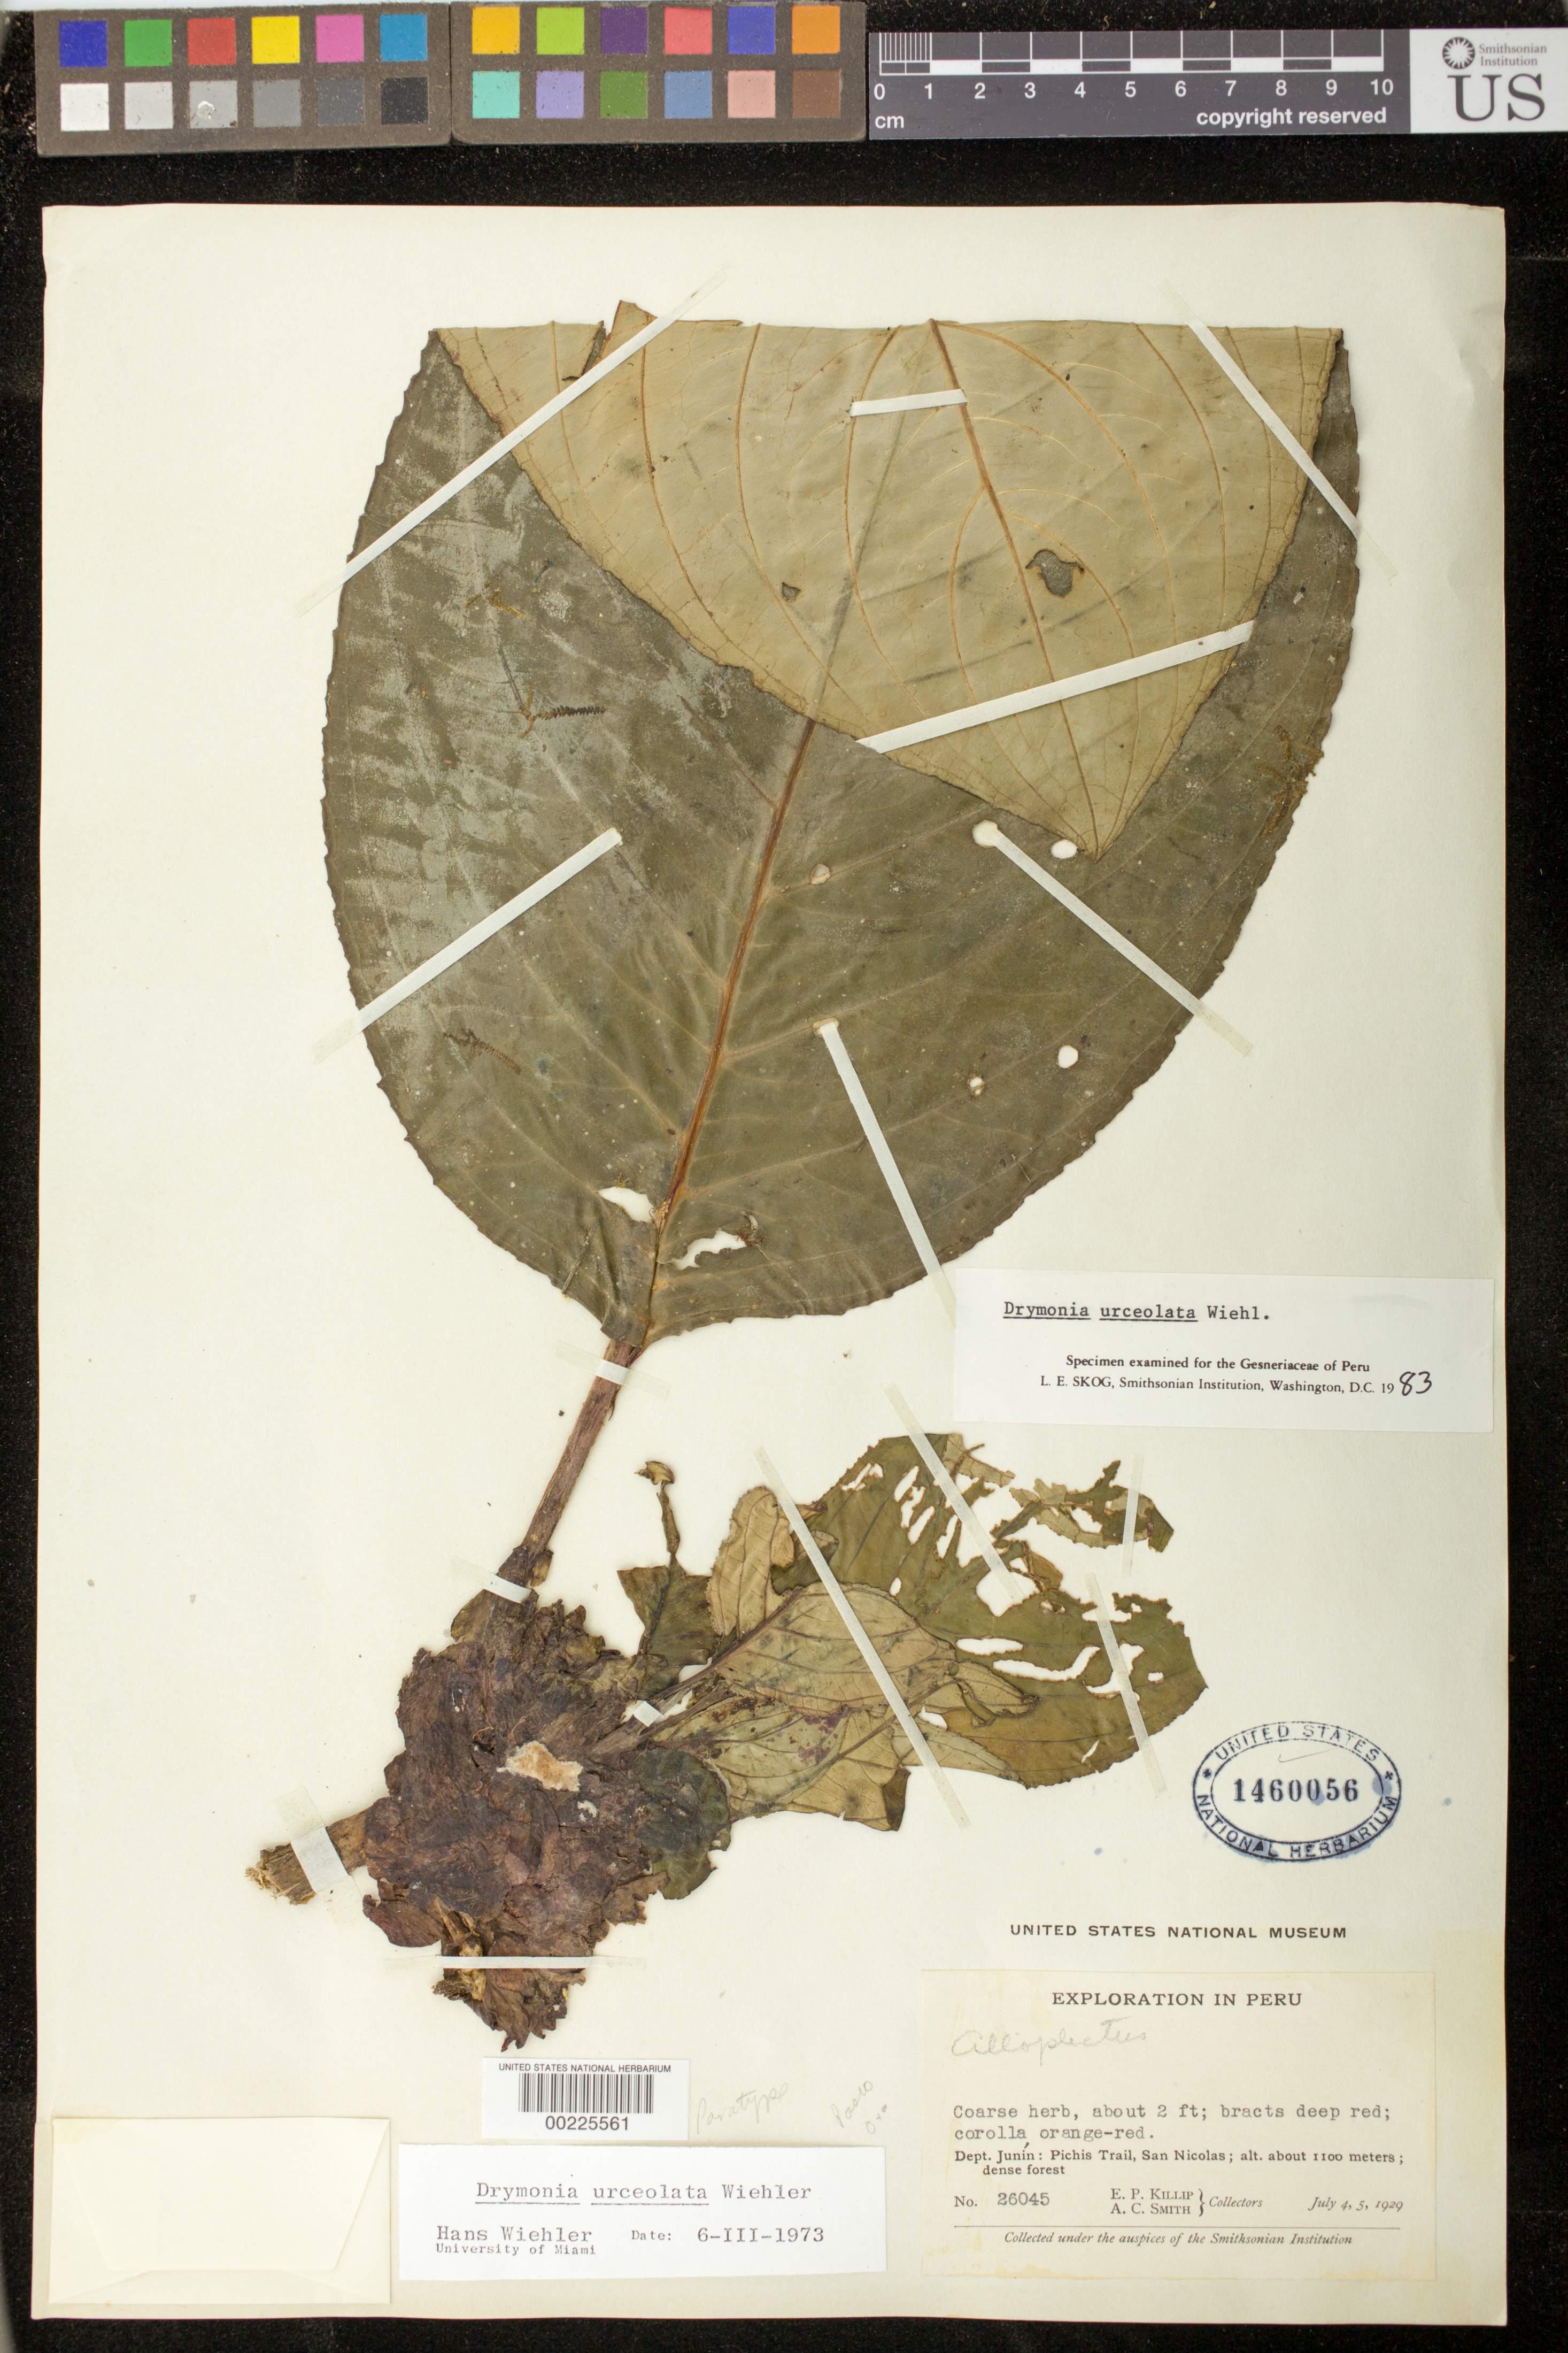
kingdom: Plantae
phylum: Tracheophyta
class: Magnoliopsida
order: Lamiales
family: Gesneriaceae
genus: Drymonia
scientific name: Drymonia urceolata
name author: Wiehler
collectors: E. P. Killip & A. C. Smith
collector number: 26045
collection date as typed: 4-5 Jul 1929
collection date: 1929-07-04/1929-07-05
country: Peru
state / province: Pasco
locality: Junín.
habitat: Dense forest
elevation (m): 1100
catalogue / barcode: US 1460056